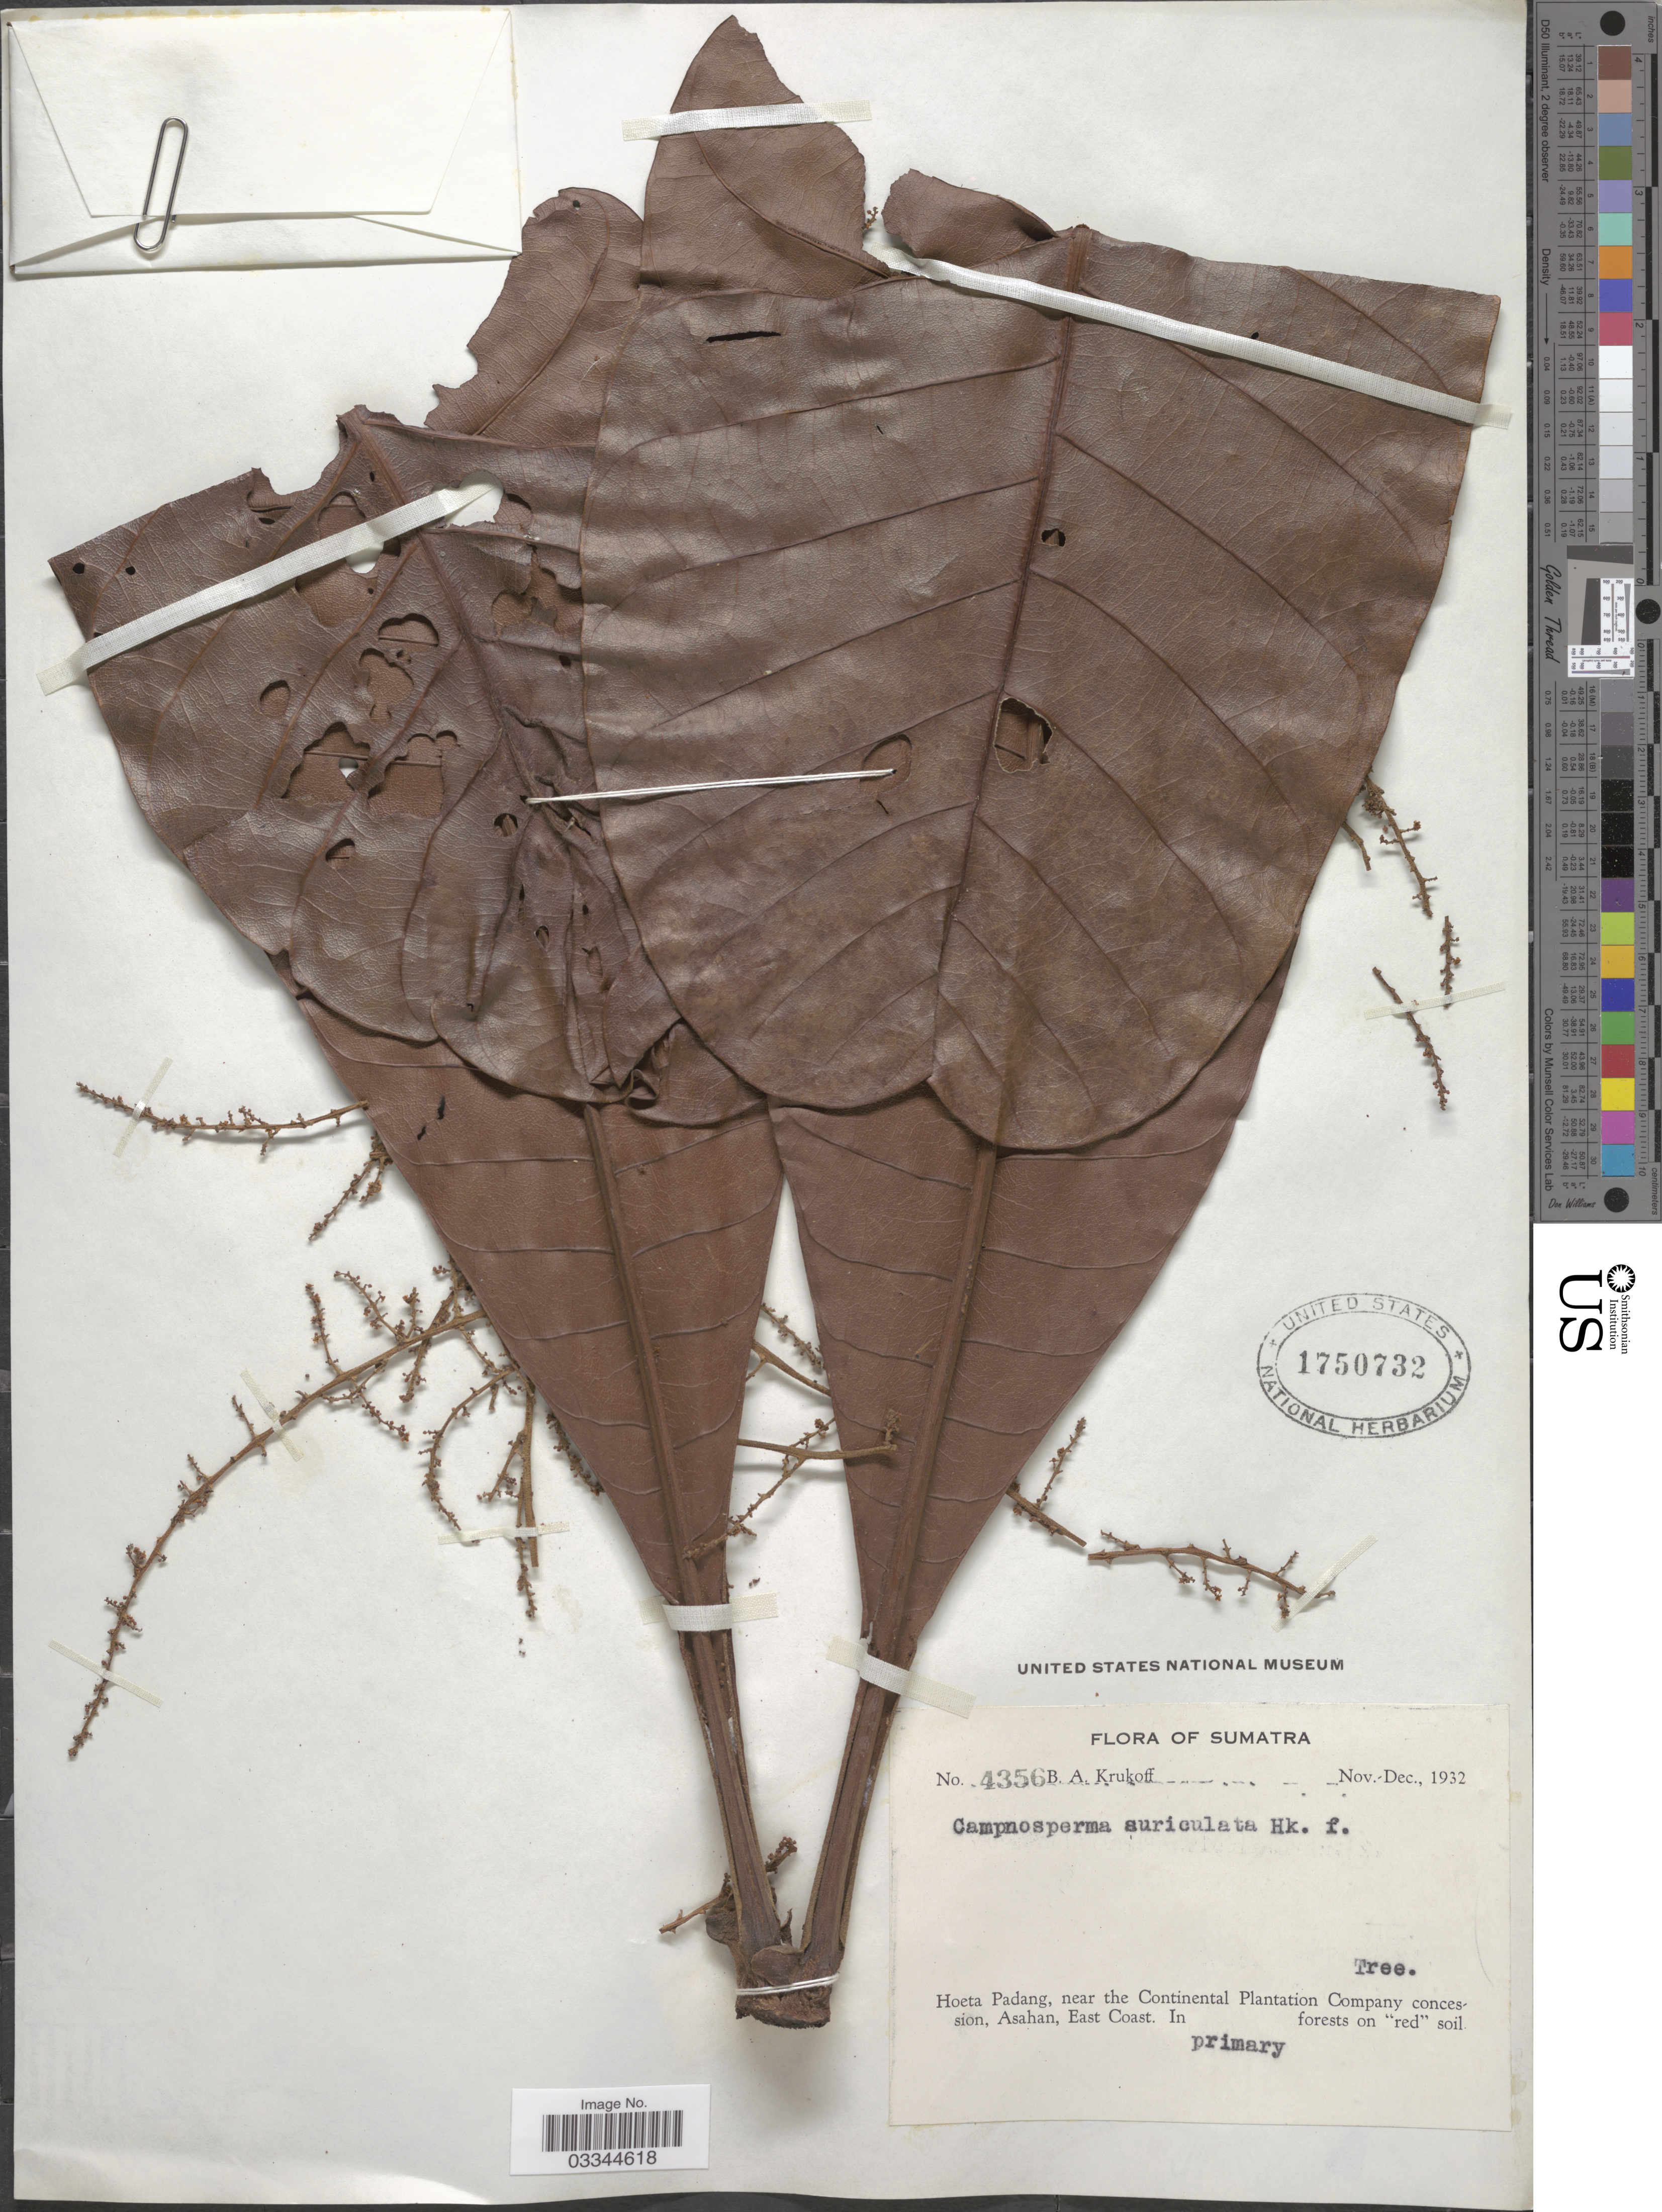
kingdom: Plantae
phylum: Tracheophyta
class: Magnoliopsida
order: Sapindales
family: Anacardiaceae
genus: Campnosperma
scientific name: Campnosperma auriculatum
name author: (Blume) Hook. f.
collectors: B. A. Krukoff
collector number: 4356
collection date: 1932-11/1932-12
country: Indonesia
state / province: Sumatra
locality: Hoeta Padang, near the Continental Plantation Company concession, Asahan, East Coast.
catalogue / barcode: US 1750732